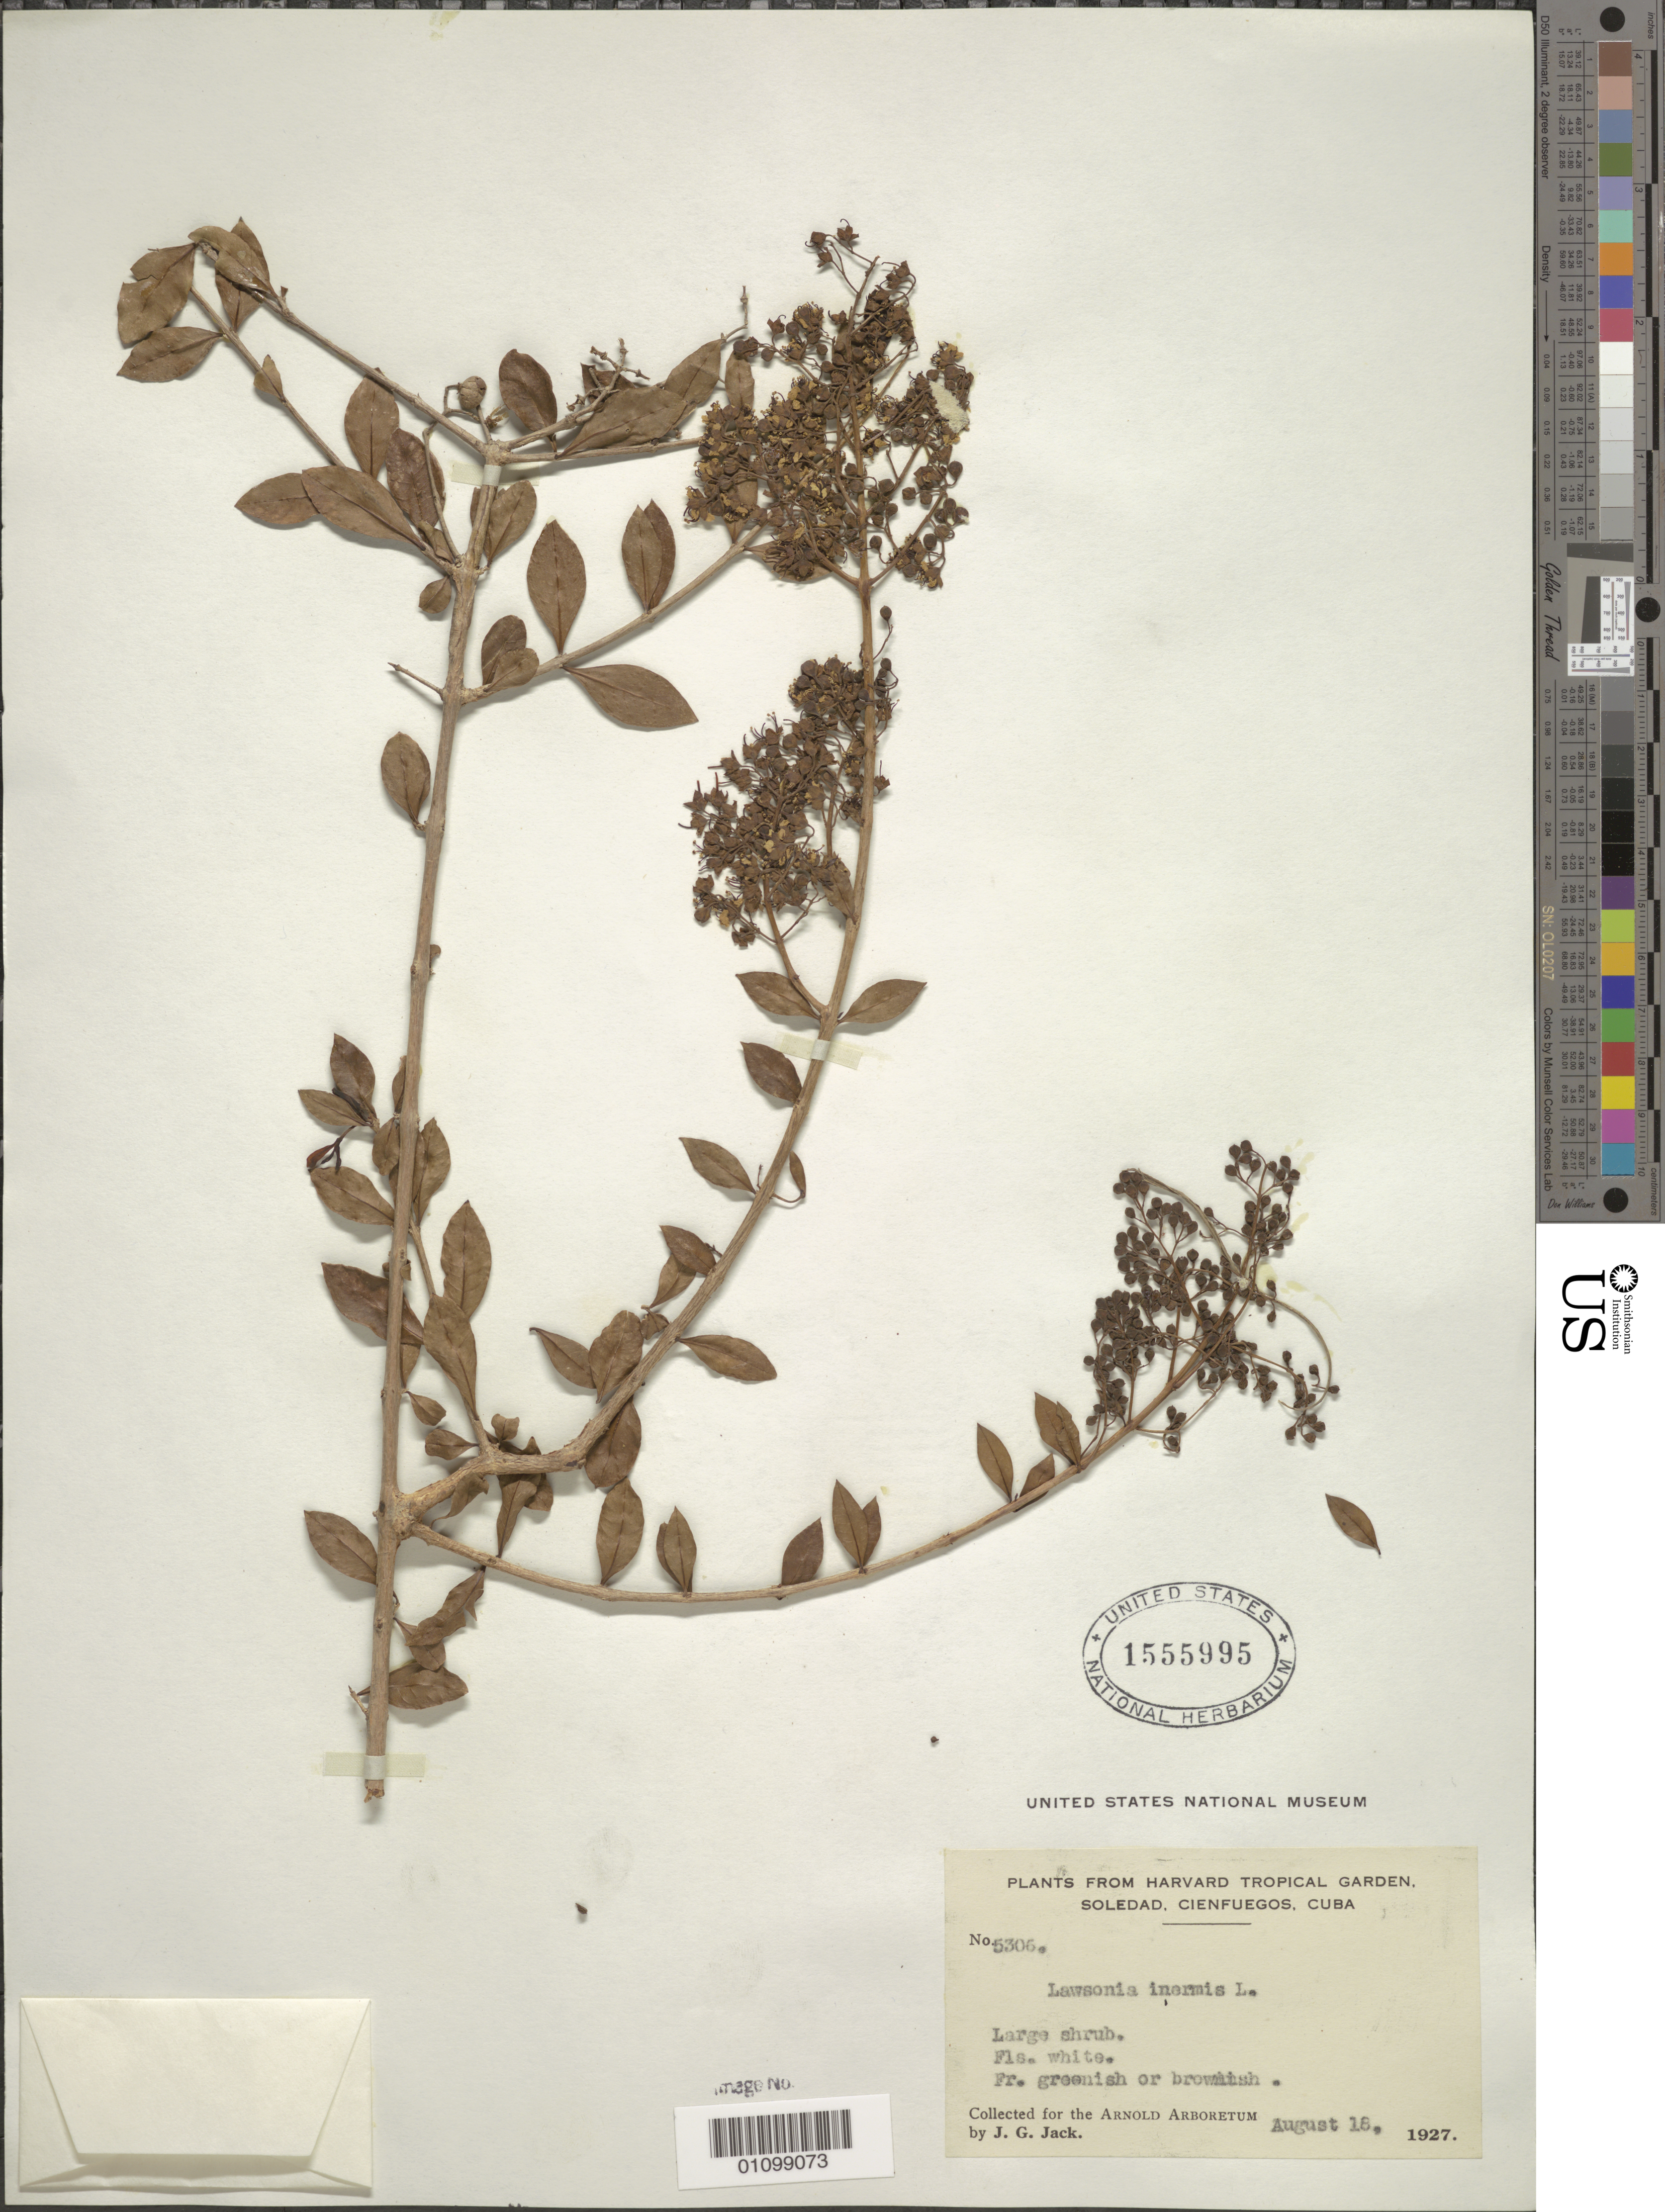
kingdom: Plantae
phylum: Tracheophyta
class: Magnoliopsida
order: Myrtales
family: Lythraceae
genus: Lawsonia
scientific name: Lawsonia inermis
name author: L.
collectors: J. G. Jack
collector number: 5306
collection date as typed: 18 Aug 1927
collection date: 1927-08-18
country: Cuba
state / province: Cienfuegos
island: Cuba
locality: Soledad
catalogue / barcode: US 1555995